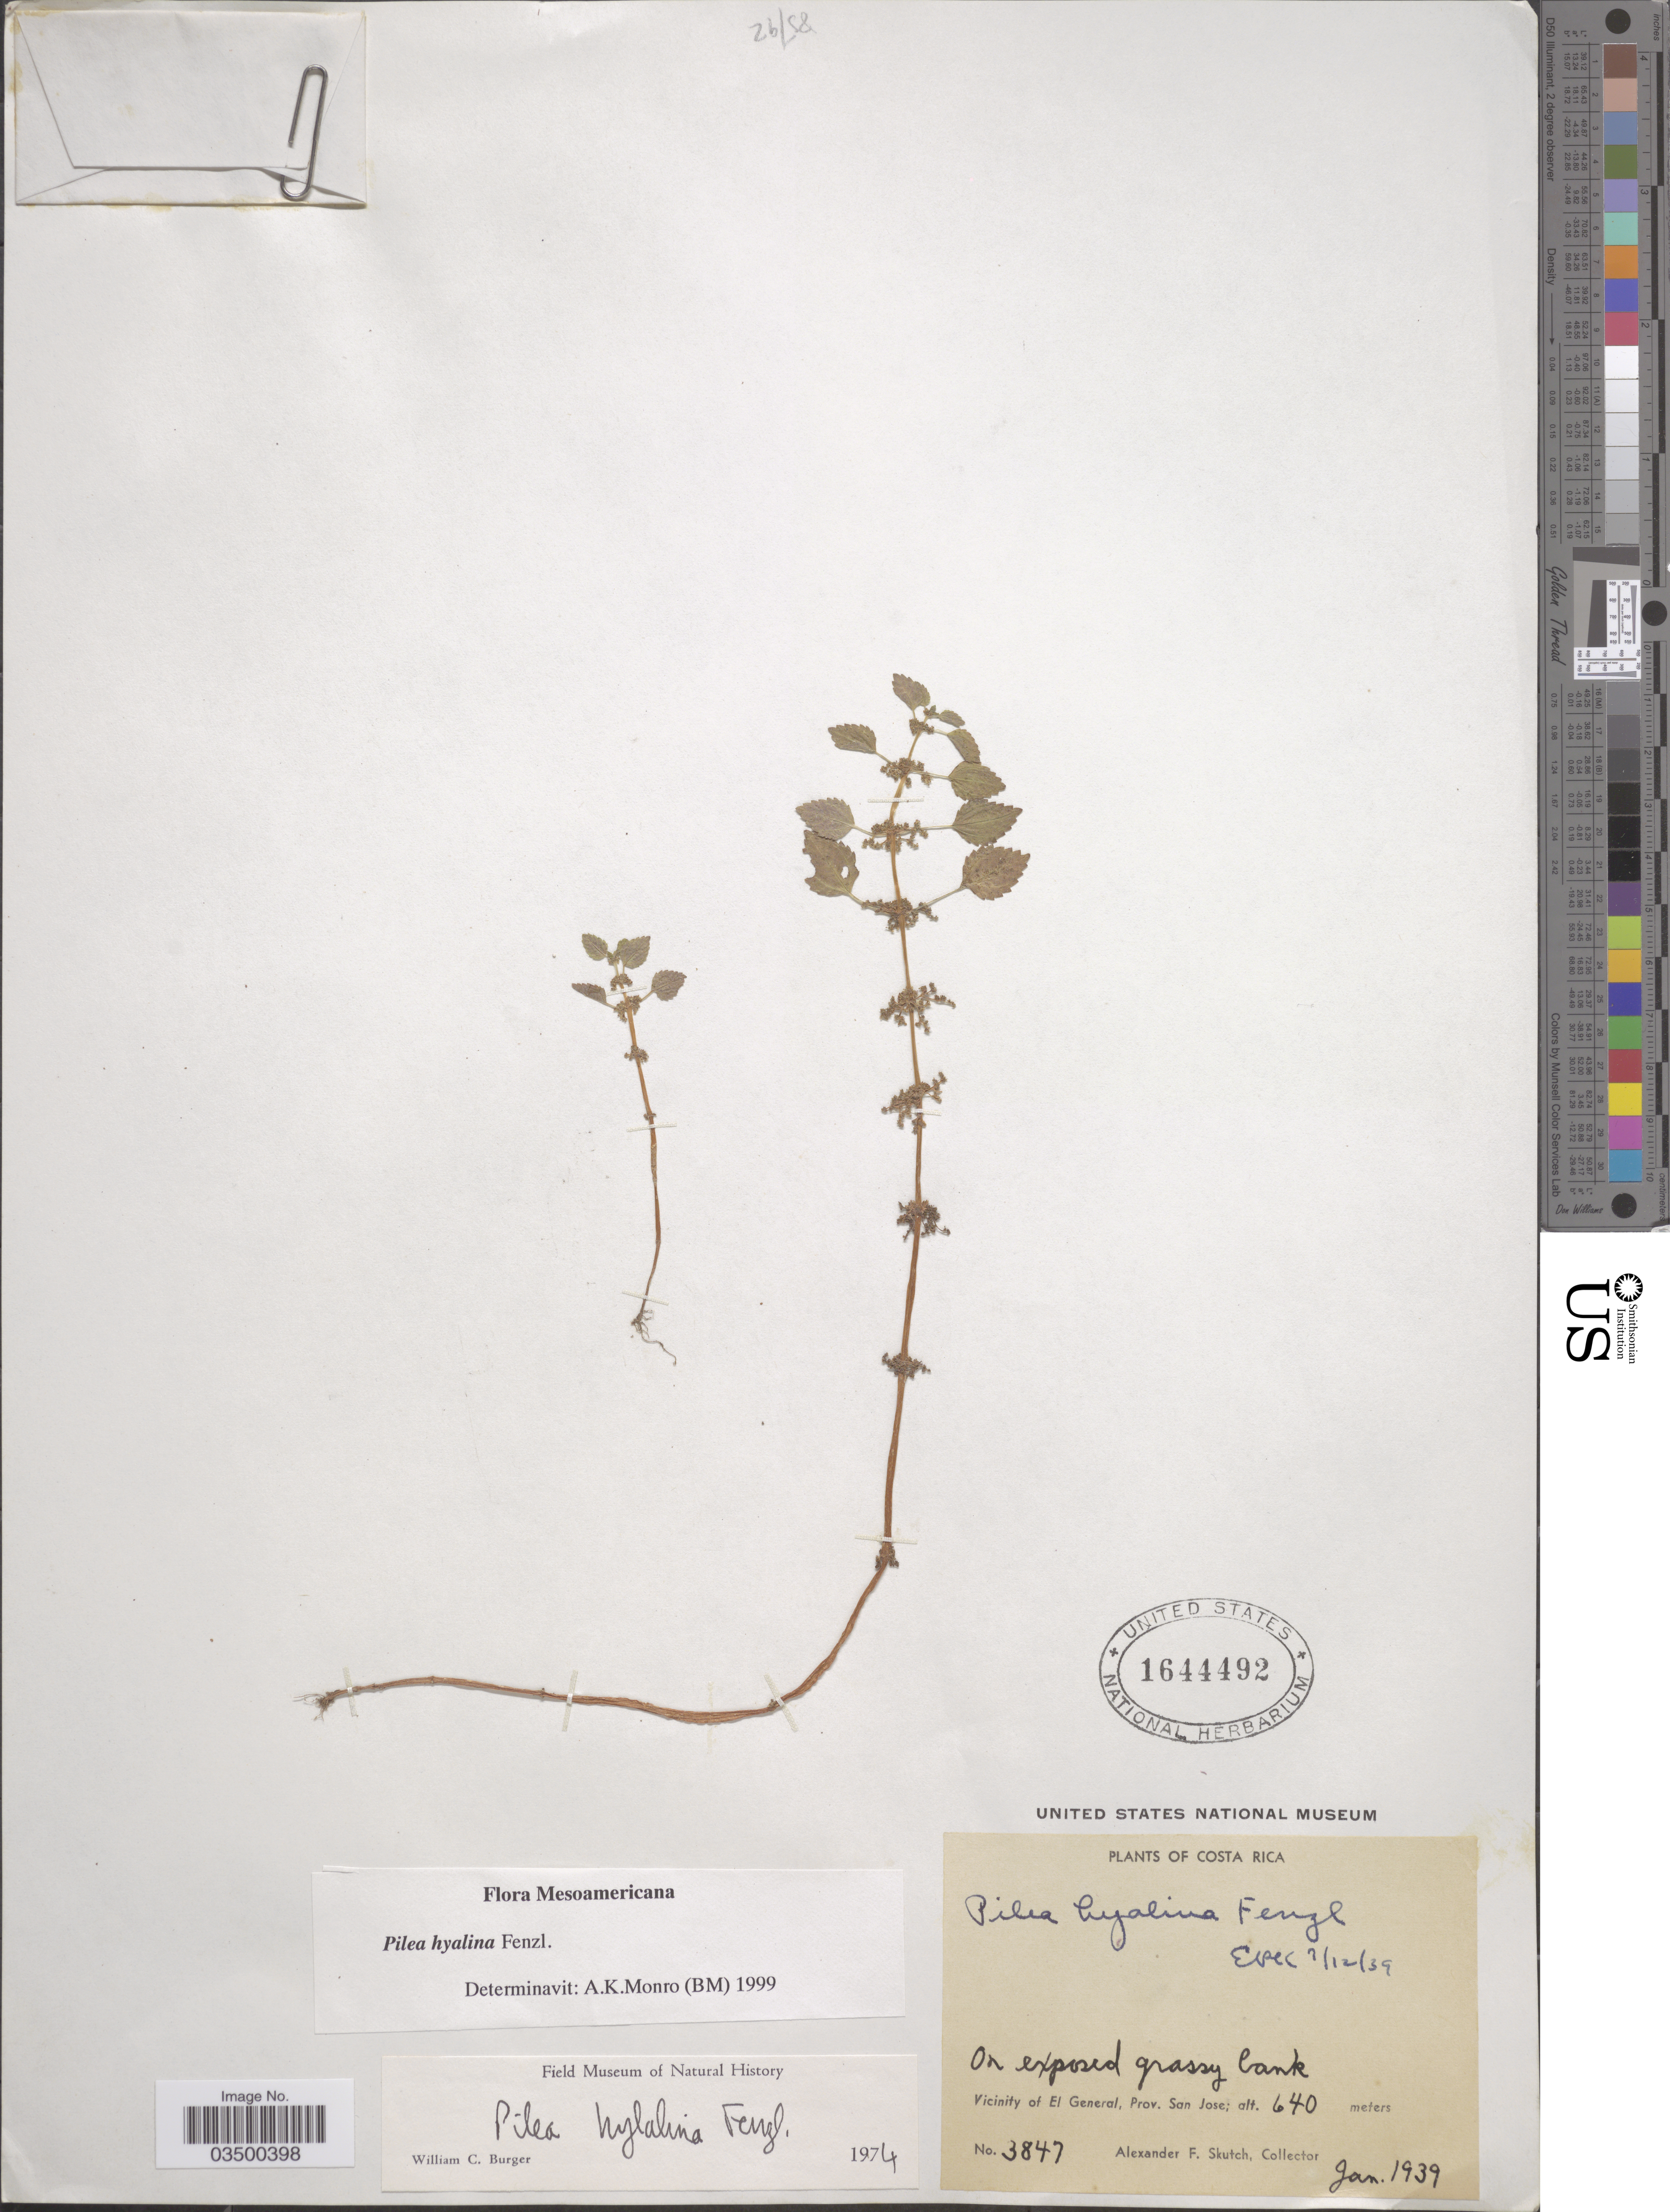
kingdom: Plantae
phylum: Tracheophyta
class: Magnoliopsida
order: Rosales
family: Urticaceae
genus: Pilea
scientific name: Pilea hyalina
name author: Fenzl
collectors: A. F. Skutch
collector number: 3847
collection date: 1939-01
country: Costa Rica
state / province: San José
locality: Vicinity of El General.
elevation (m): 640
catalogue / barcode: US 1644492